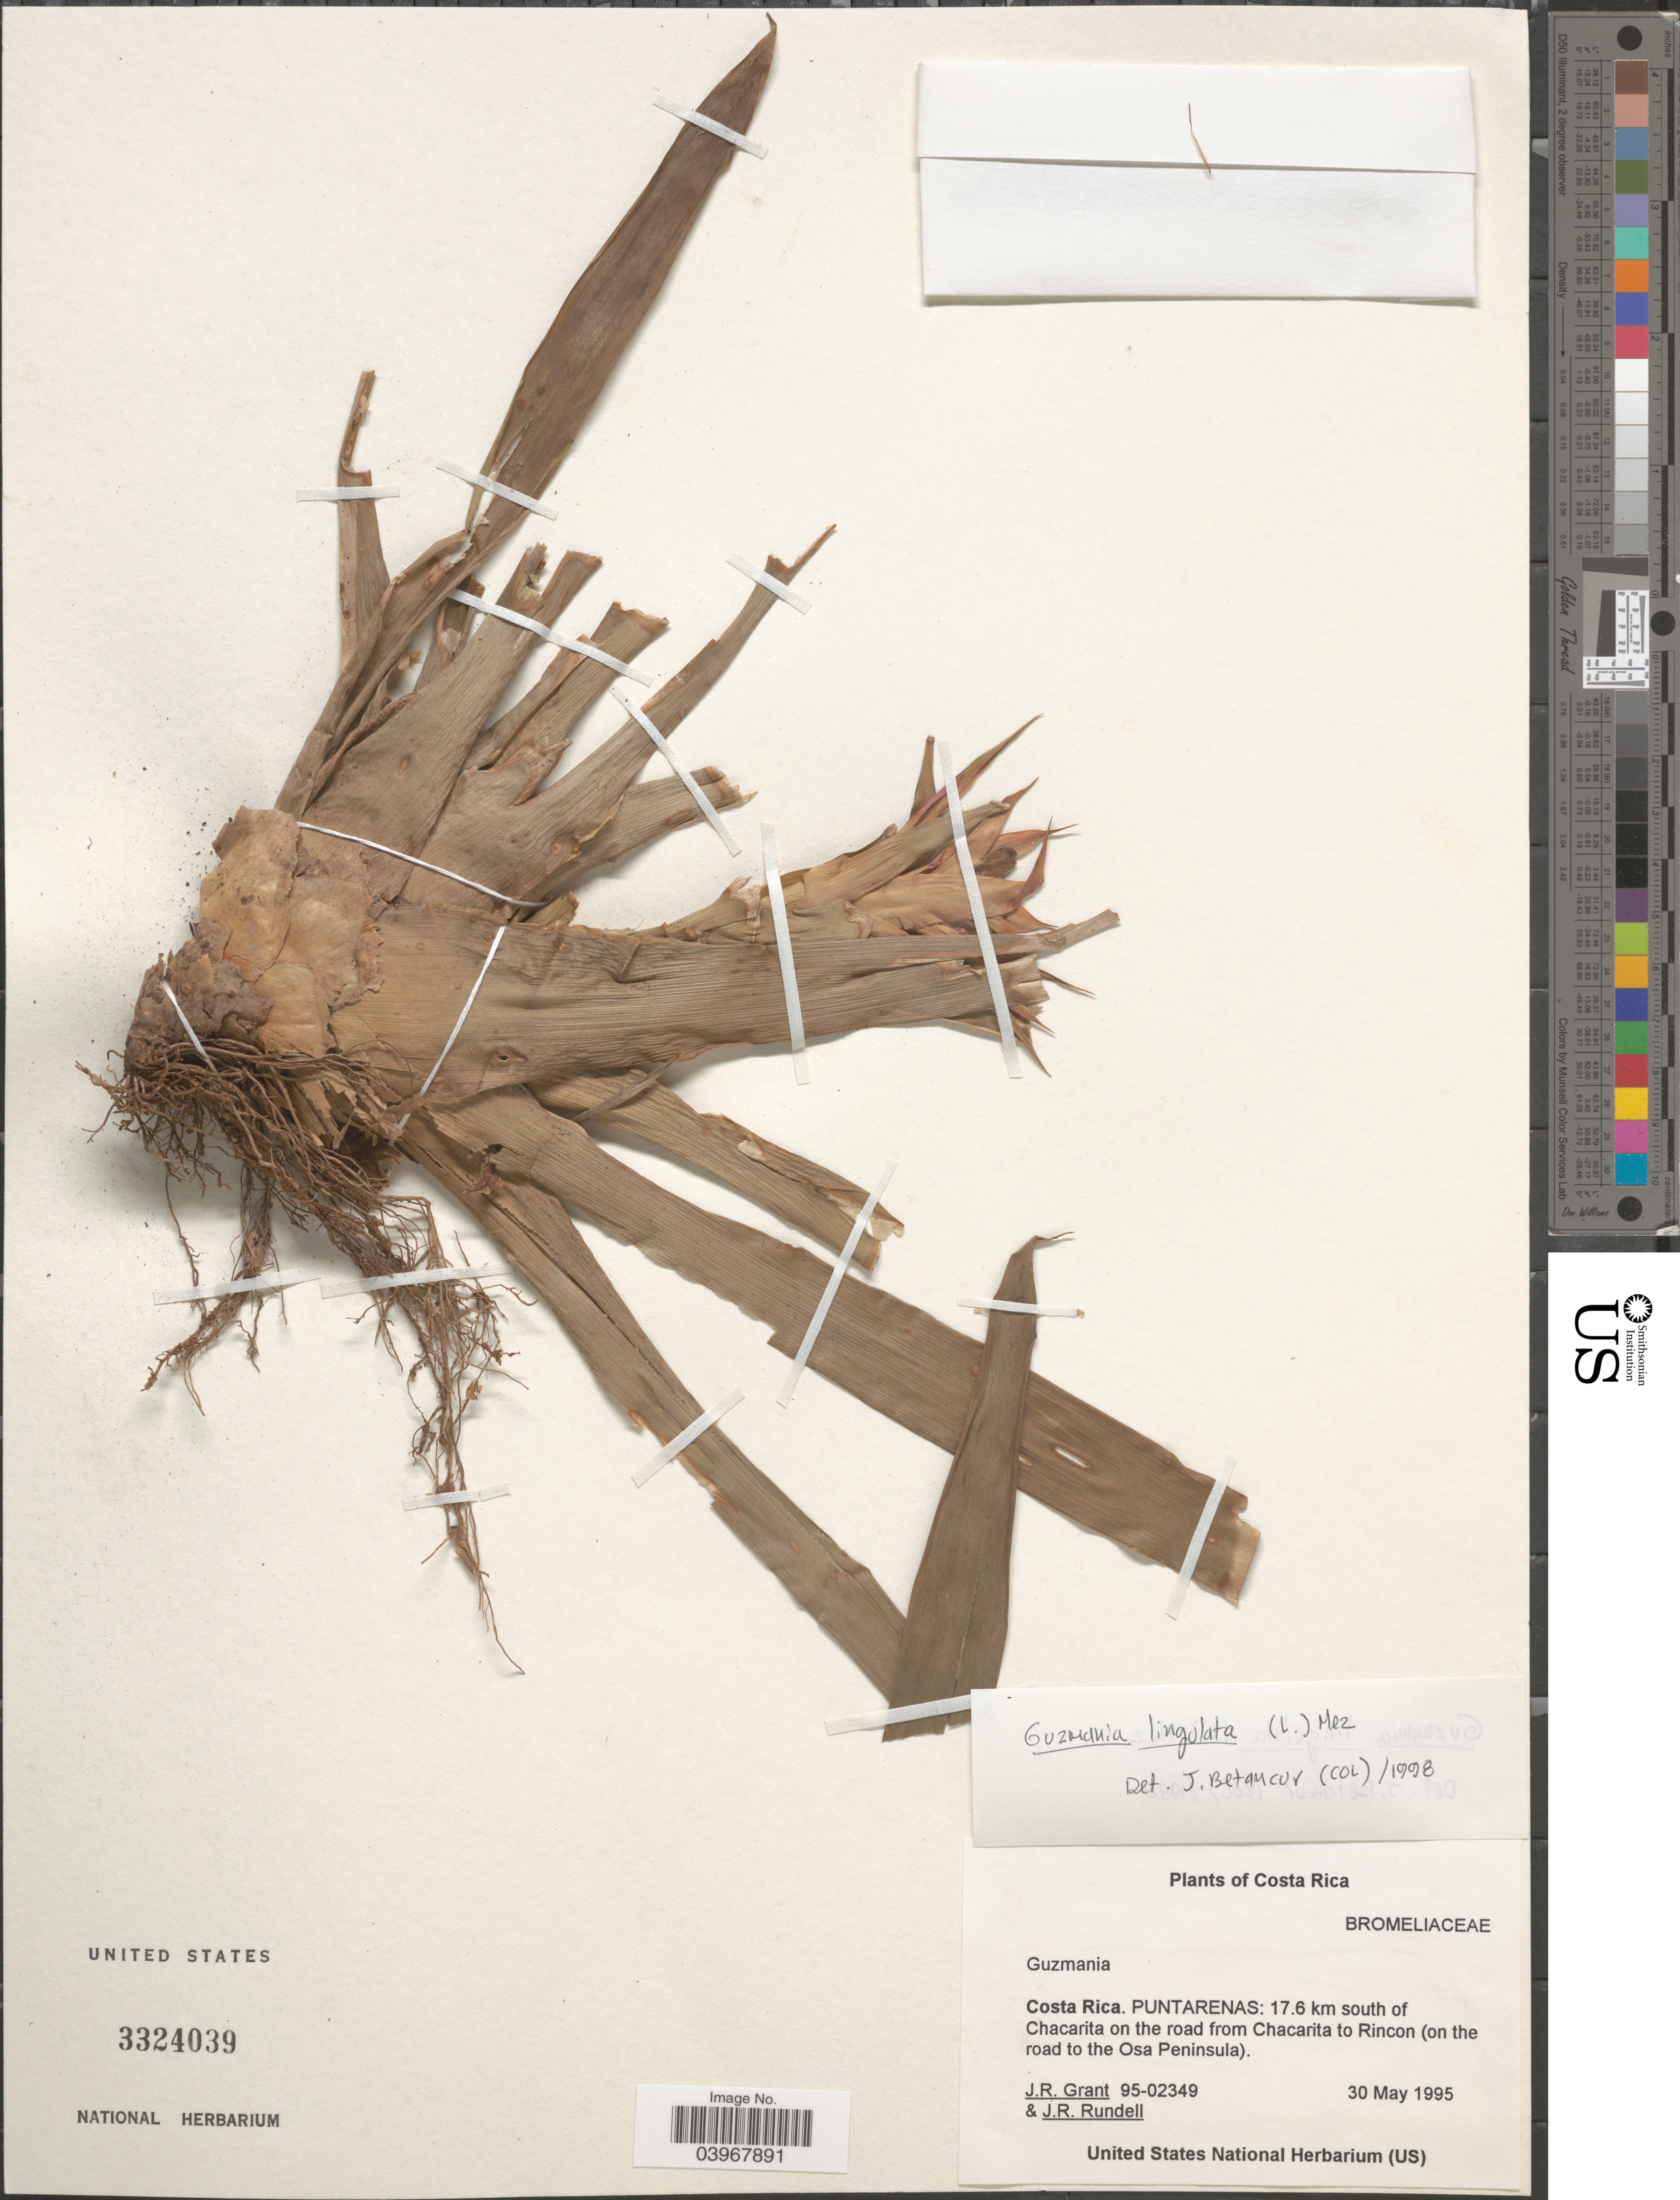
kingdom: Plantae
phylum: Tracheophyta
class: Liliopsida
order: Poales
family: Bromeliaceae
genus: Guzmania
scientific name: Guzmania lingulata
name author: (L.) Mez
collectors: J. Grant & J. R. Rundell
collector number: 95-02349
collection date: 1995-05-30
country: Costa Rica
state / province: Puntarenas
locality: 17.6 km south of Chacarita on the road from Chacarita to Rincon (on the road to the Osa Peninsula).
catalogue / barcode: US 3324039